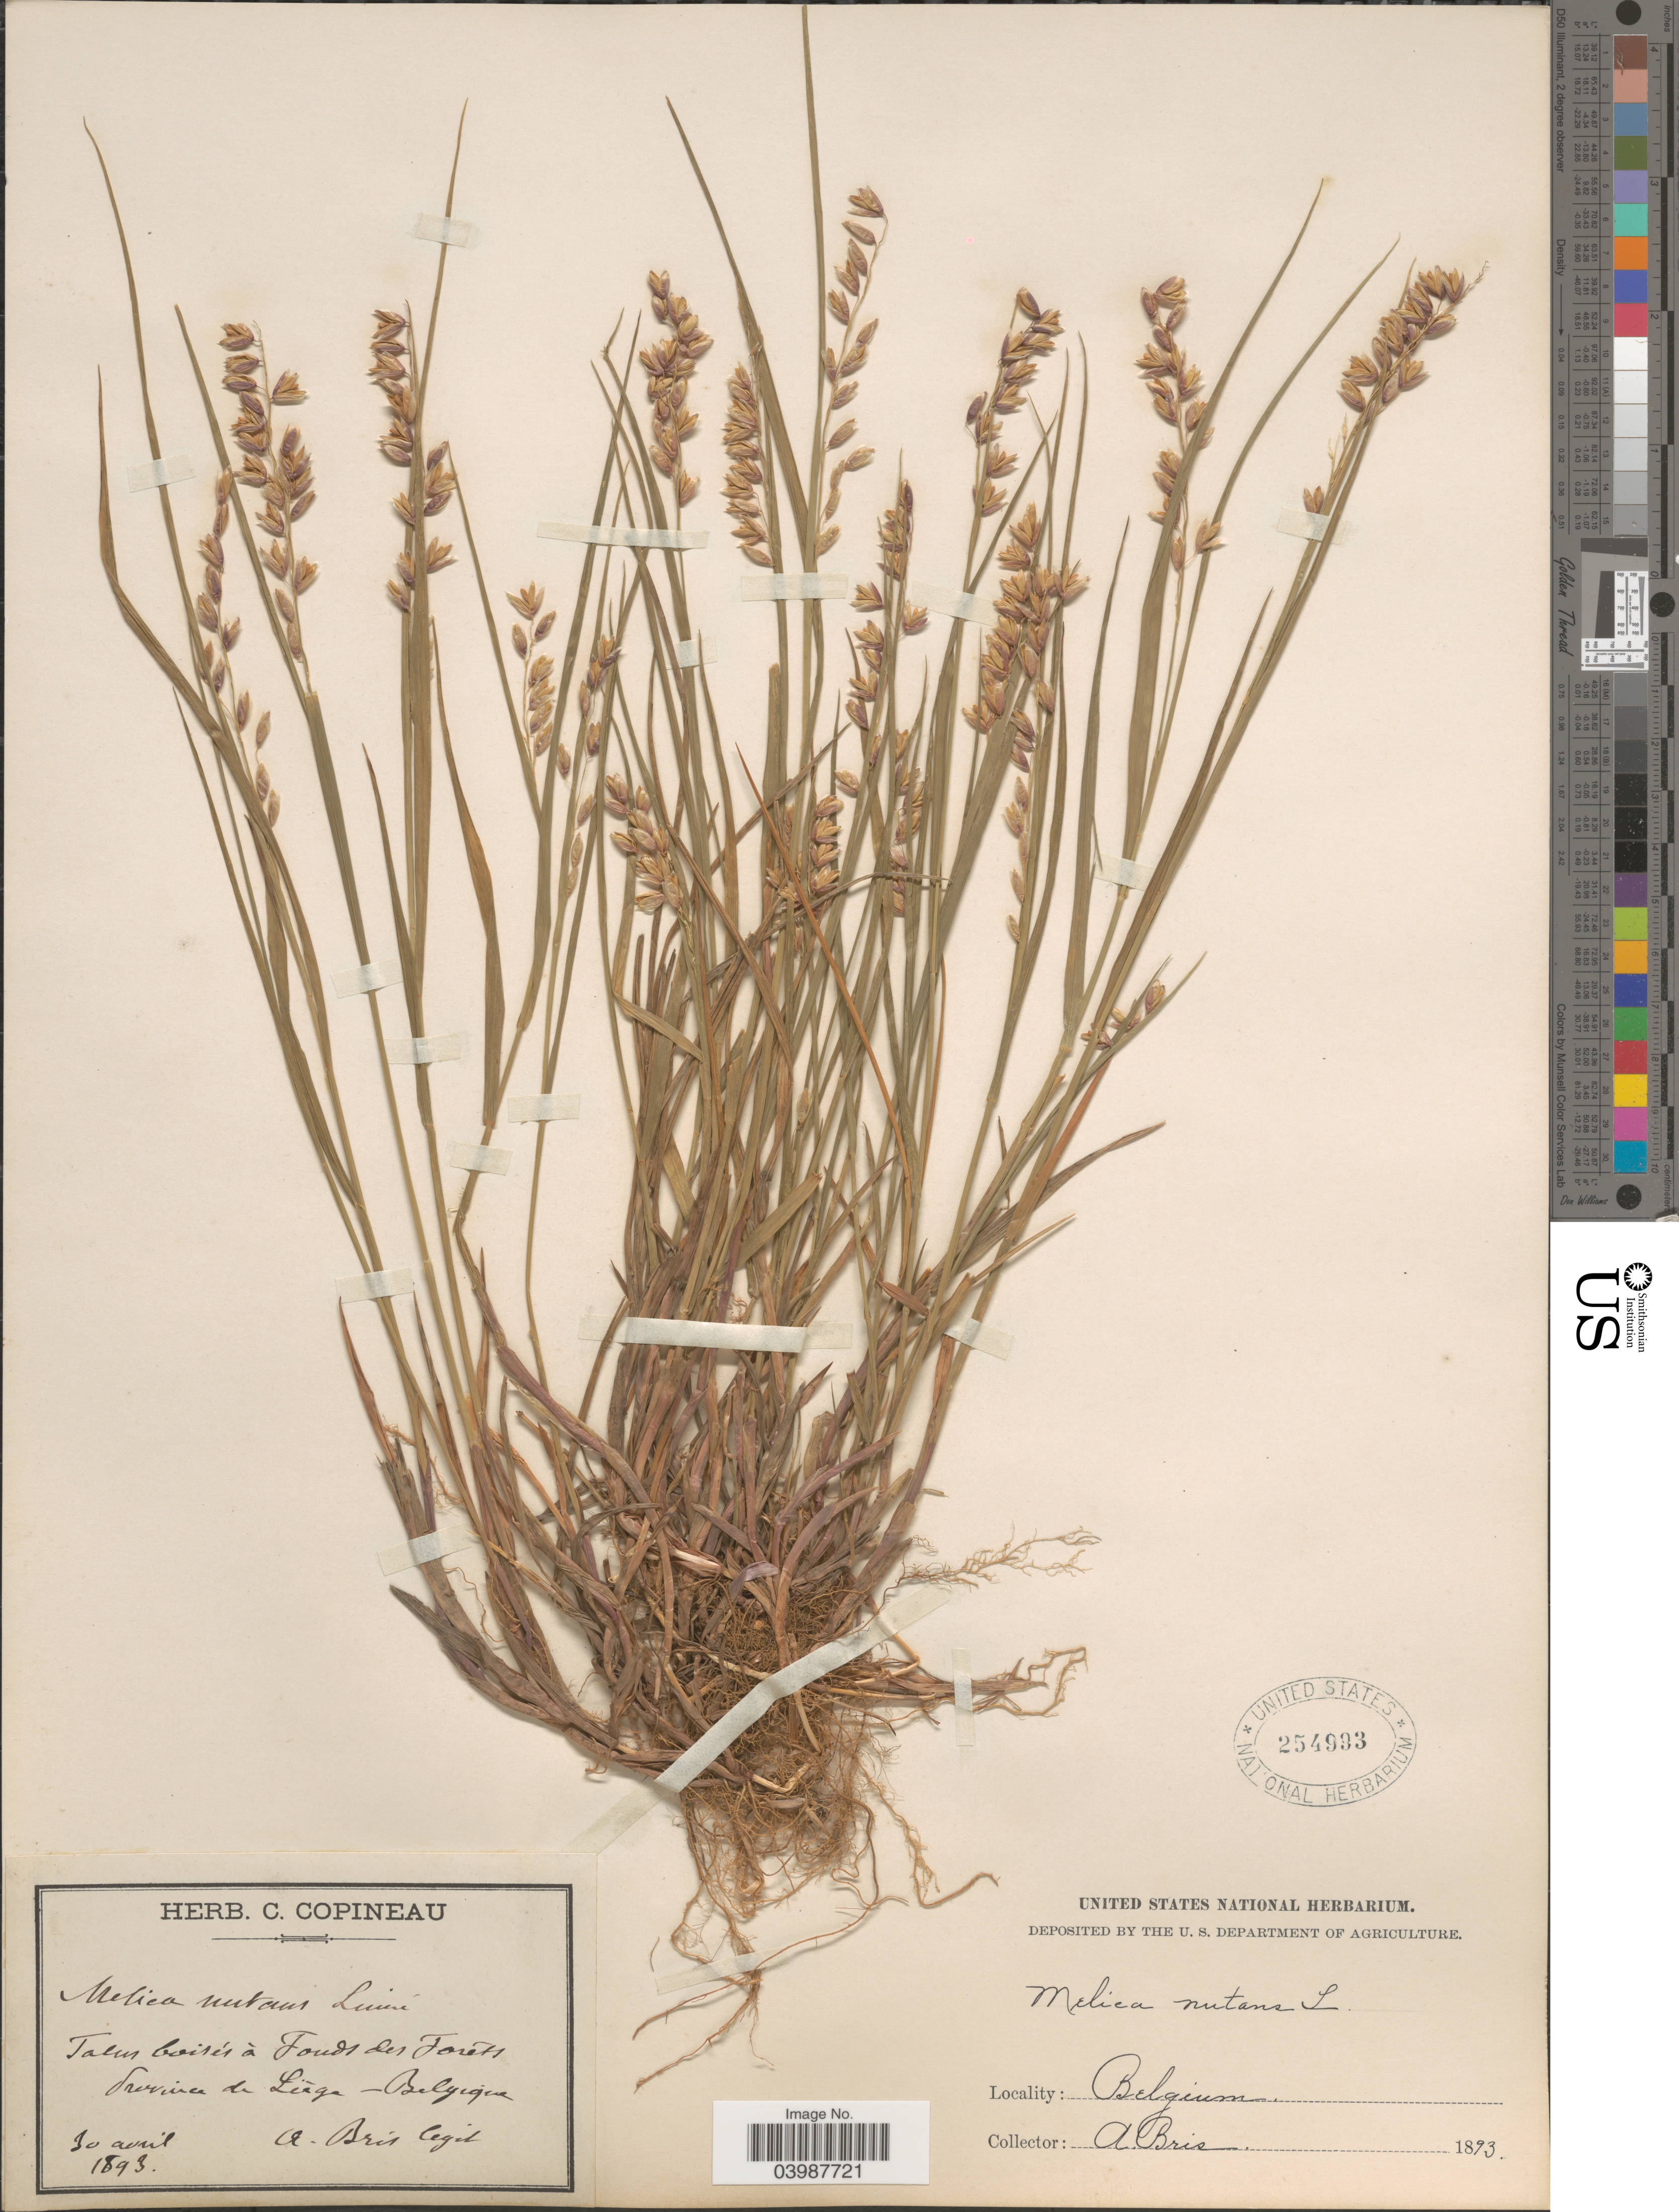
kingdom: Plantae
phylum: Tracheophyta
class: Liliopsida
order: Poales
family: Poaceae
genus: Melica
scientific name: Melica nutans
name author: L.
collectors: Bris, A.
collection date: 1893-04-30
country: Belgium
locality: Talus boisés à Fonds des Forêts Province de Liëge.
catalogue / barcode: US 254993